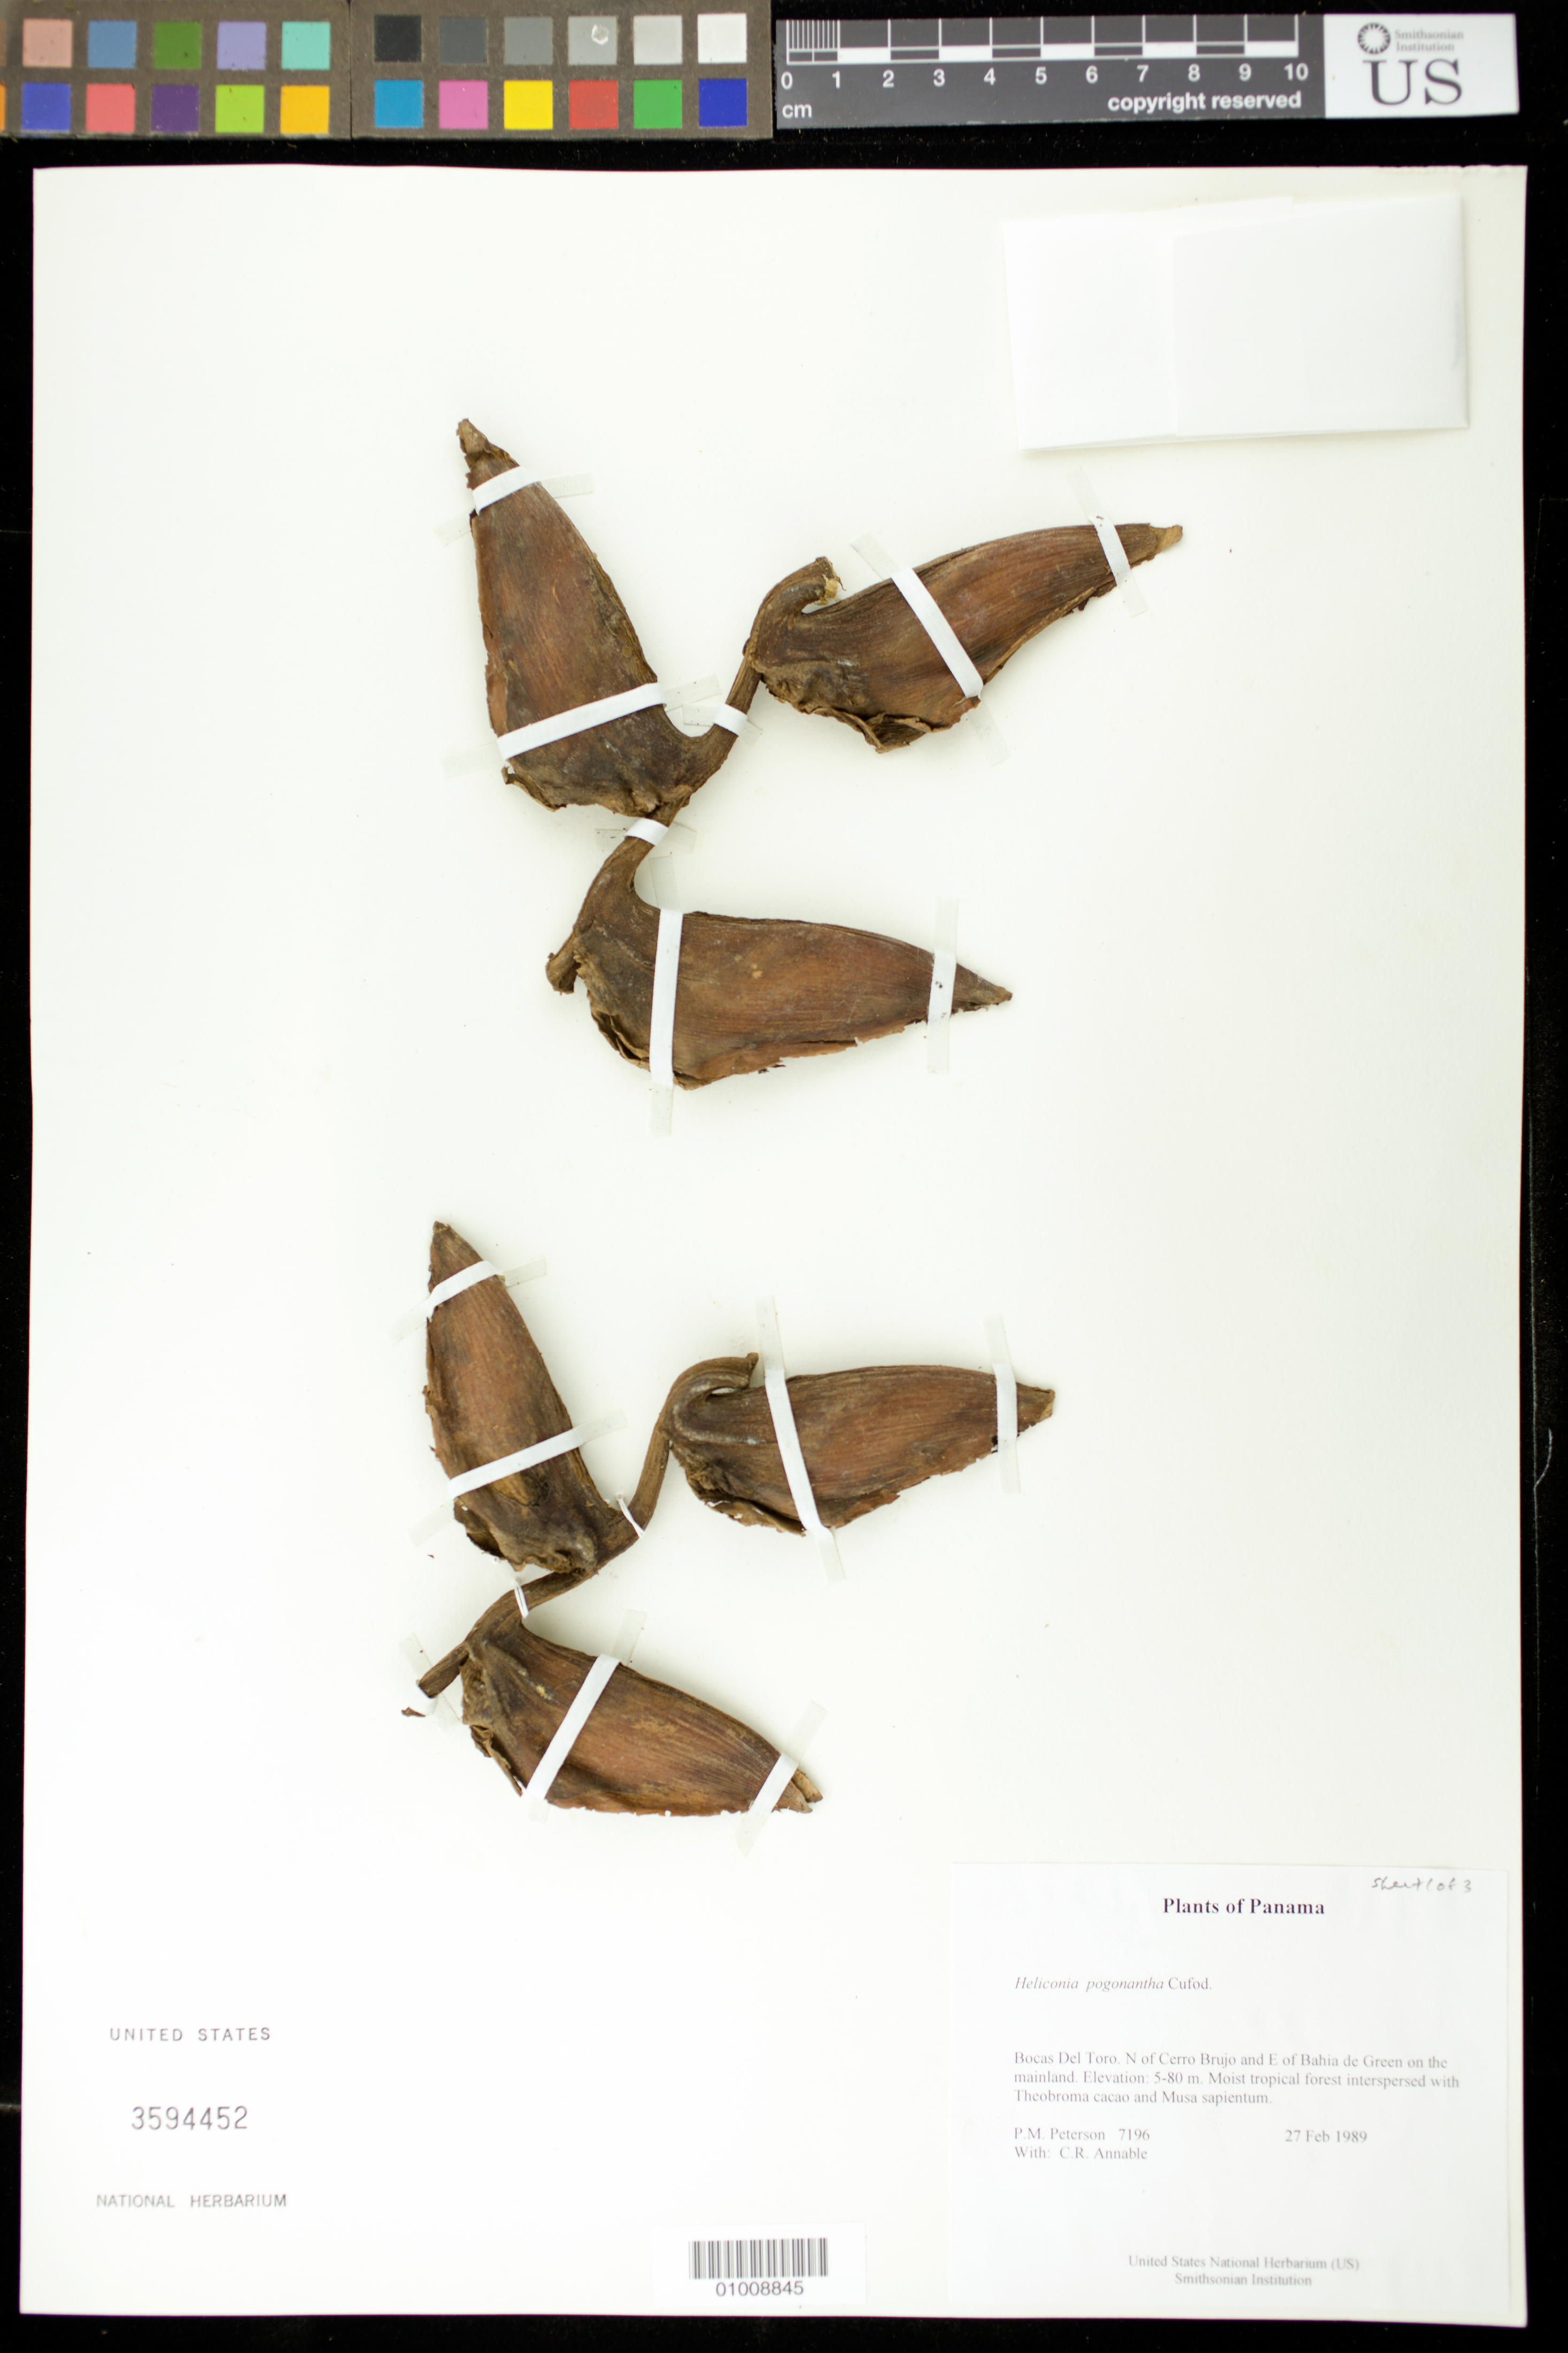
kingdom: Plantae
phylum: Tracheophyta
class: Liliopsida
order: Zingiberales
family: Heliconiaceae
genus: Heliconia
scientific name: Heliconia pogonantha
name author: Cufod.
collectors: P. M. Peterson & C. R. Annable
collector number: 07196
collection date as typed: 27 Feb 1989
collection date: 1989-02-27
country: Panama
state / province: Bocas del Toro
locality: N of Cerro Brujo and E of Bahia de Green on the mainland.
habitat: Moist tropical forest interspersed with Theobroma cacao and Musa sapientum.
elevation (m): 5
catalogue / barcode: US 3594452